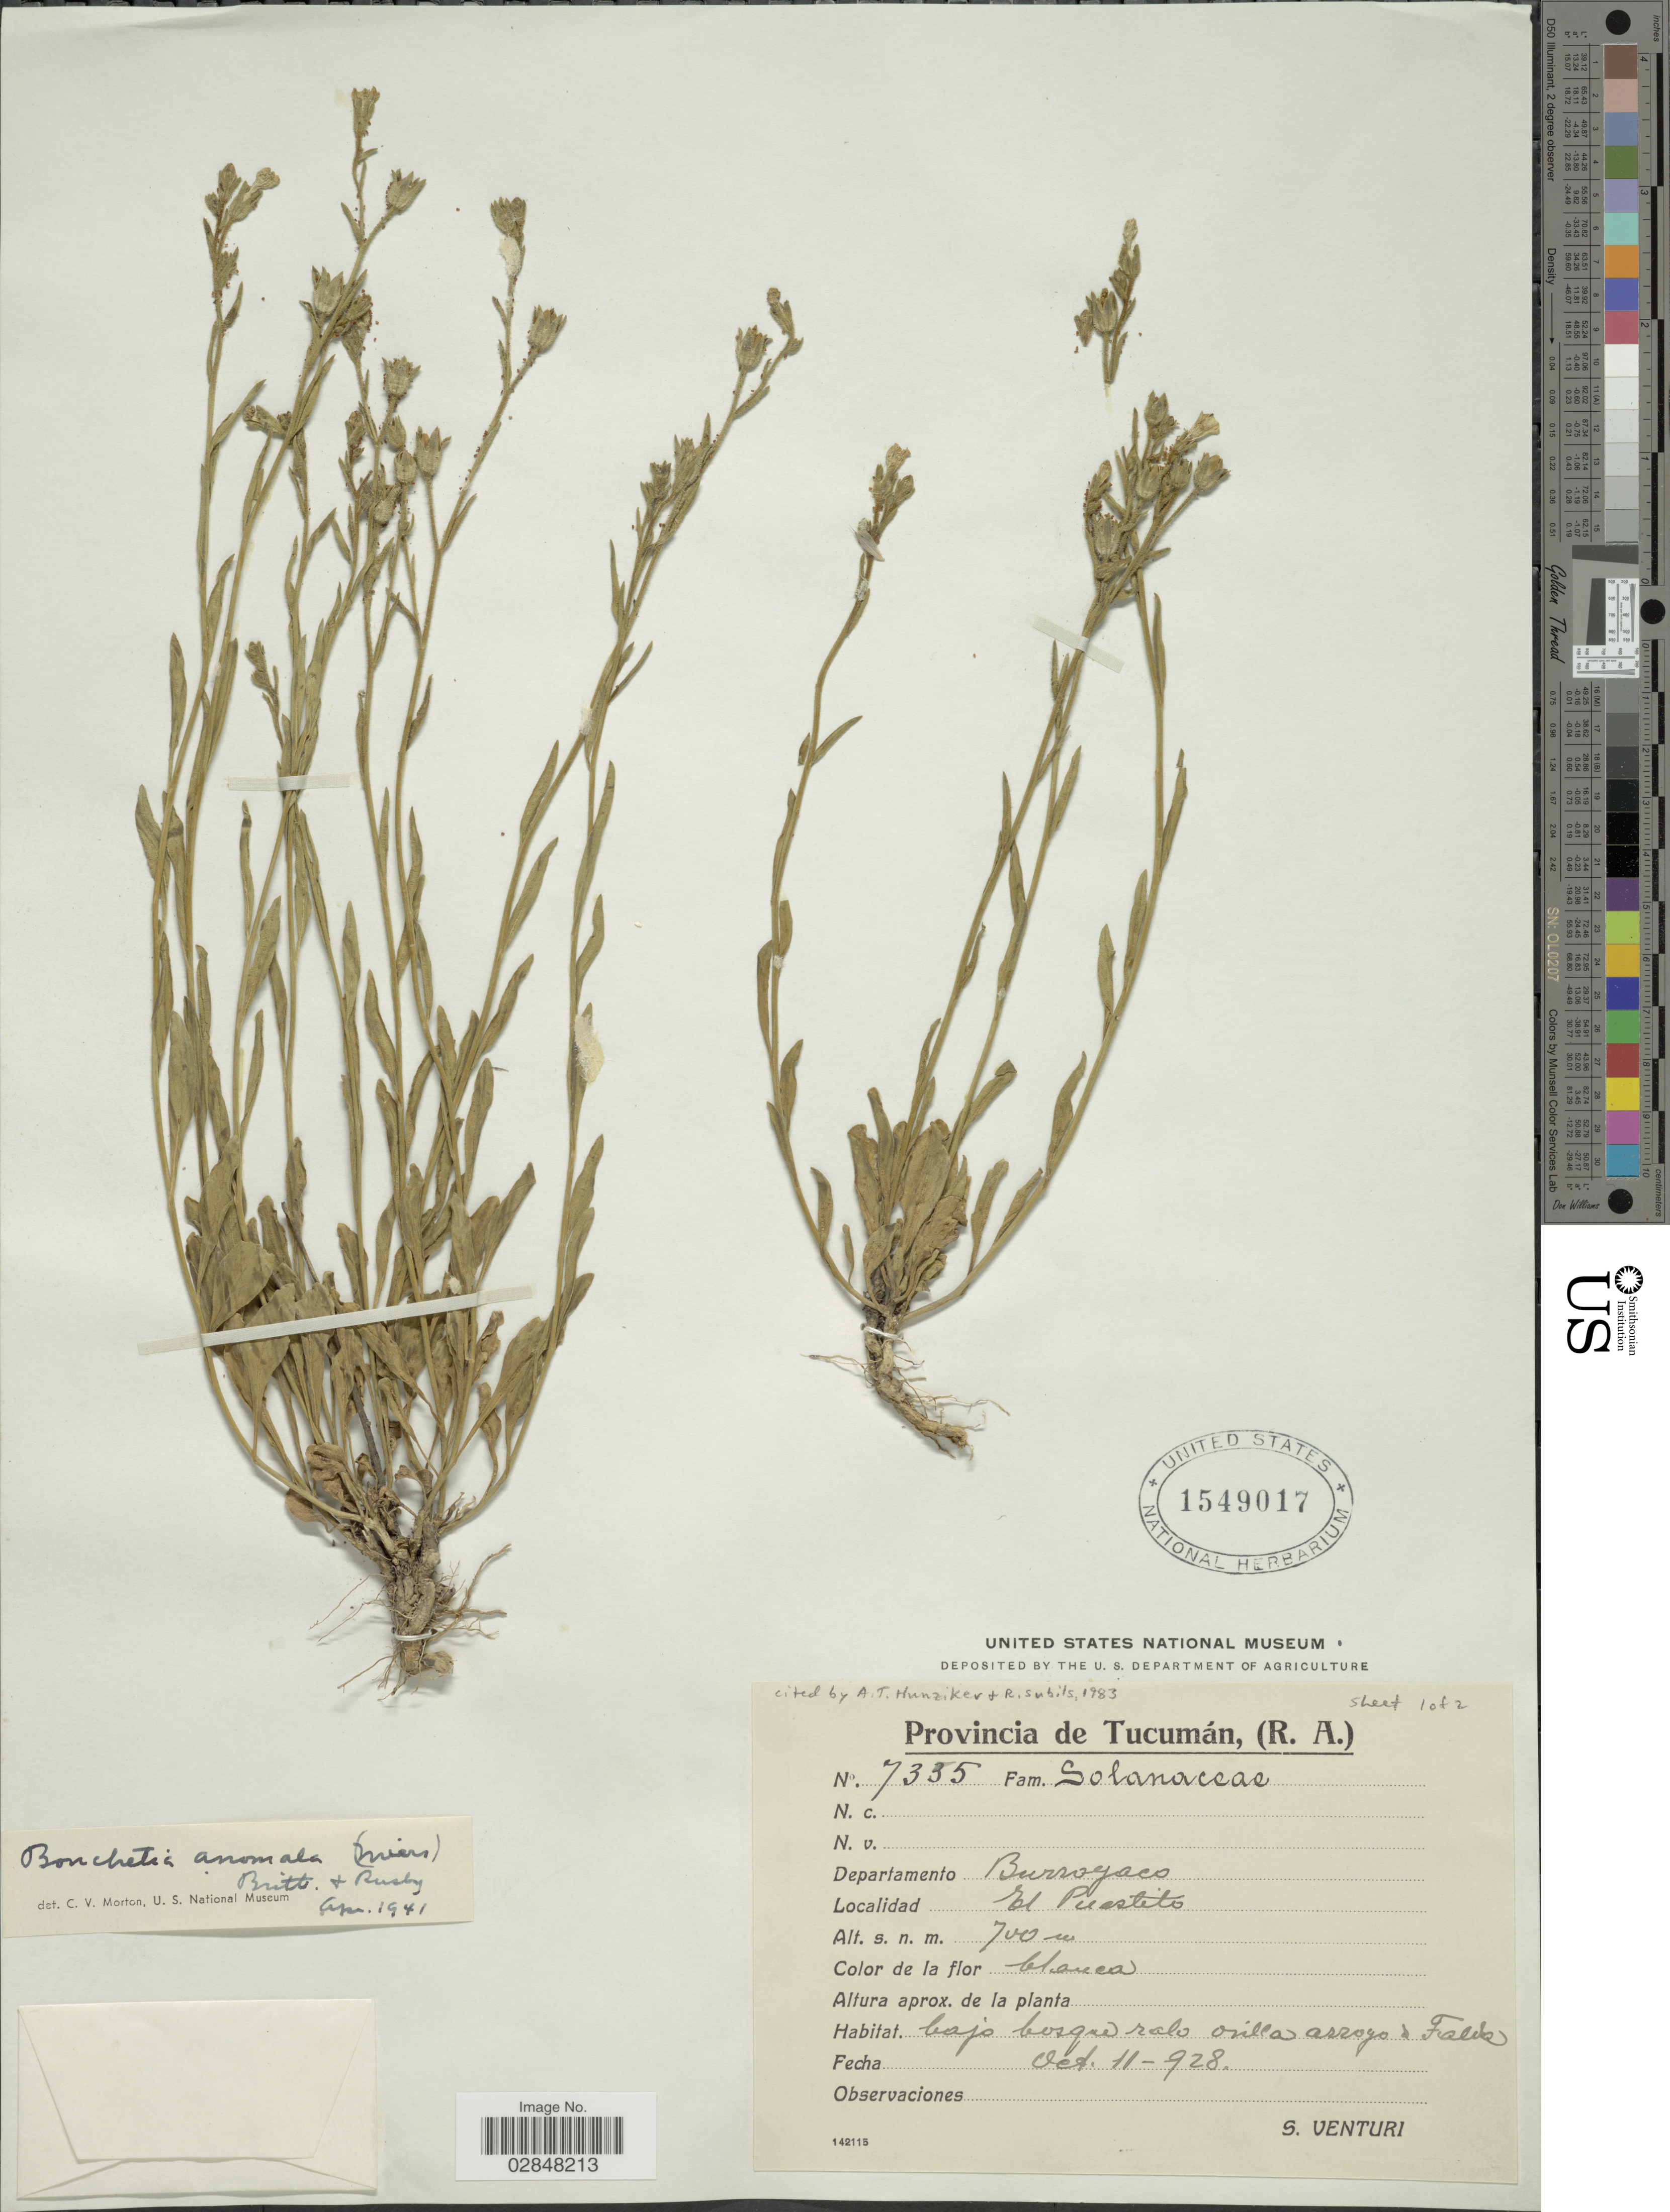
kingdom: Plantae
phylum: Tracheophyta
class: Magnoliopsida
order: Solanales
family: Solanaceae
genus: Bouchetia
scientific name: Bouchetia anomala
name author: (Miers) & Rusby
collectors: S. Venturi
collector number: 7335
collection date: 1928-10-11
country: Argentina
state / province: Tucuman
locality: Departamento Burroyaco. El Puestito.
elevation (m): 700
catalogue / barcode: US 1549017